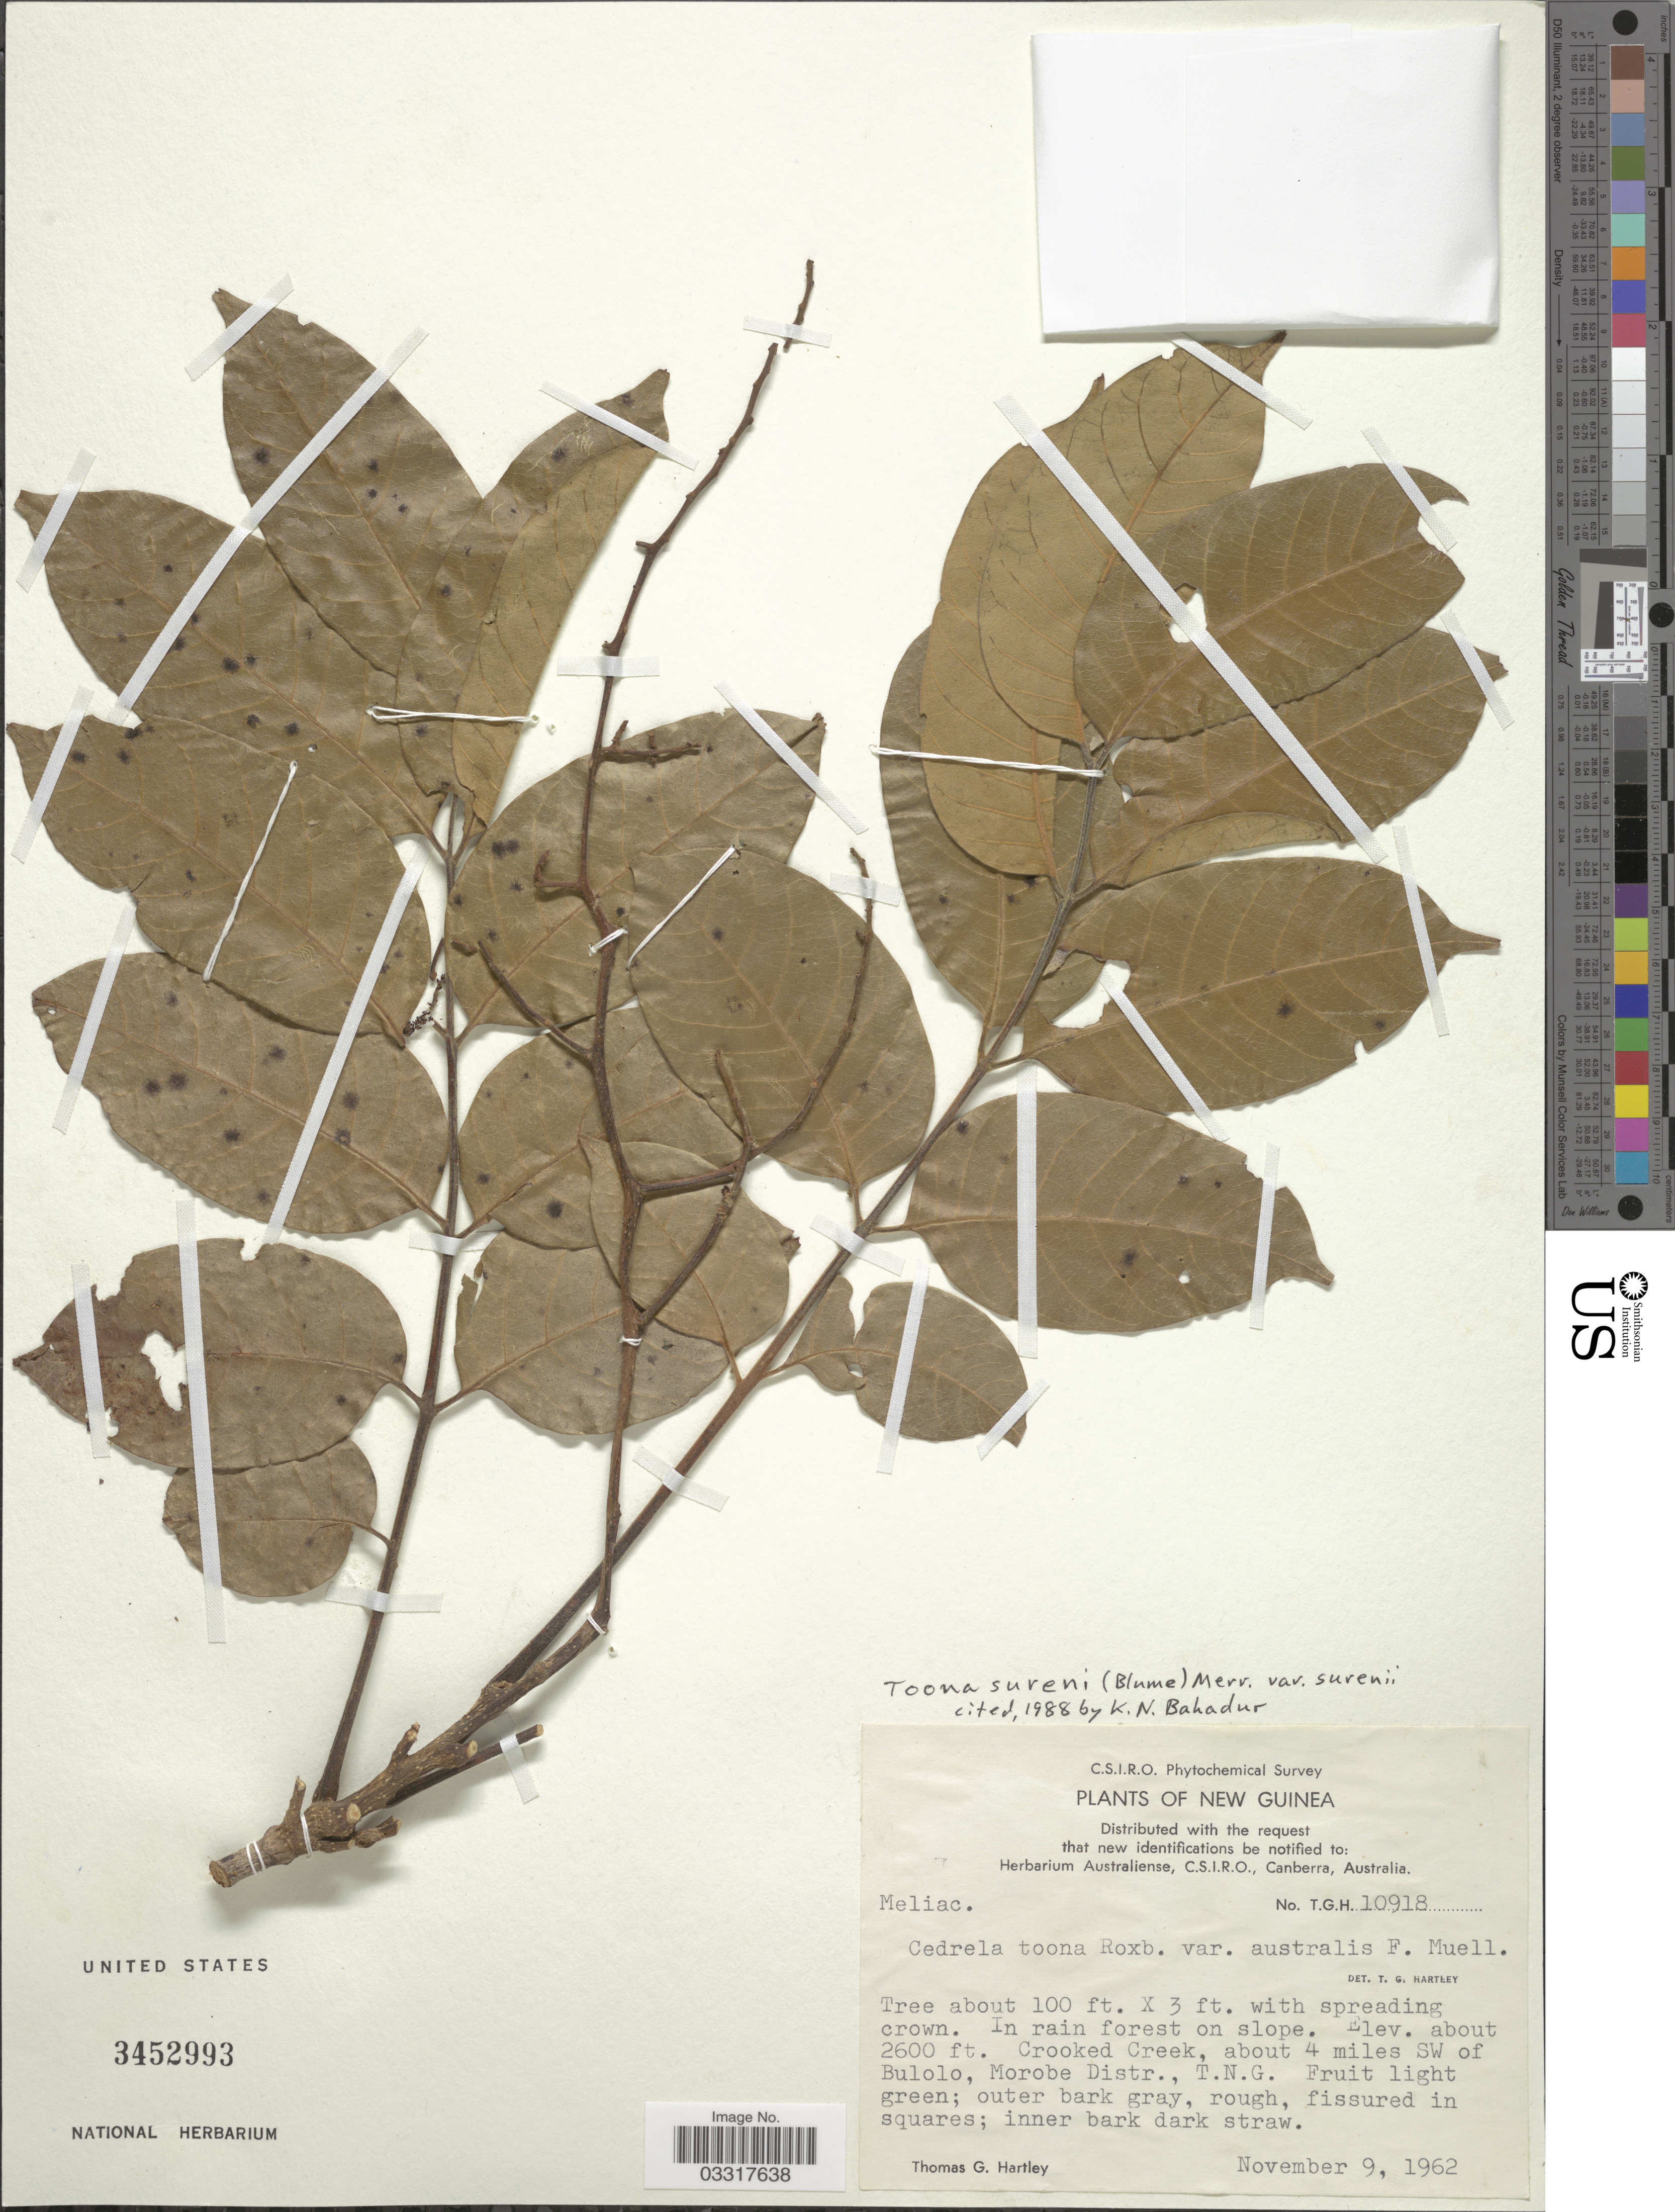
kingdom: Plantae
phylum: Tracheophyta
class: Magnoliopsida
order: Sapindales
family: Meliaceae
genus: Toona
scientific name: Toona sureni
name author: (Blume) Merr.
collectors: T. G. Hartley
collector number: TGH10918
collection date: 1962-11-09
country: Papua New Guinea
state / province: Morobe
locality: New Guinea, Crooked Creek, about 4 miles SW of Bulolo, Morobe Distr., T.N.G.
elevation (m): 792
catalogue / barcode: US 3452993